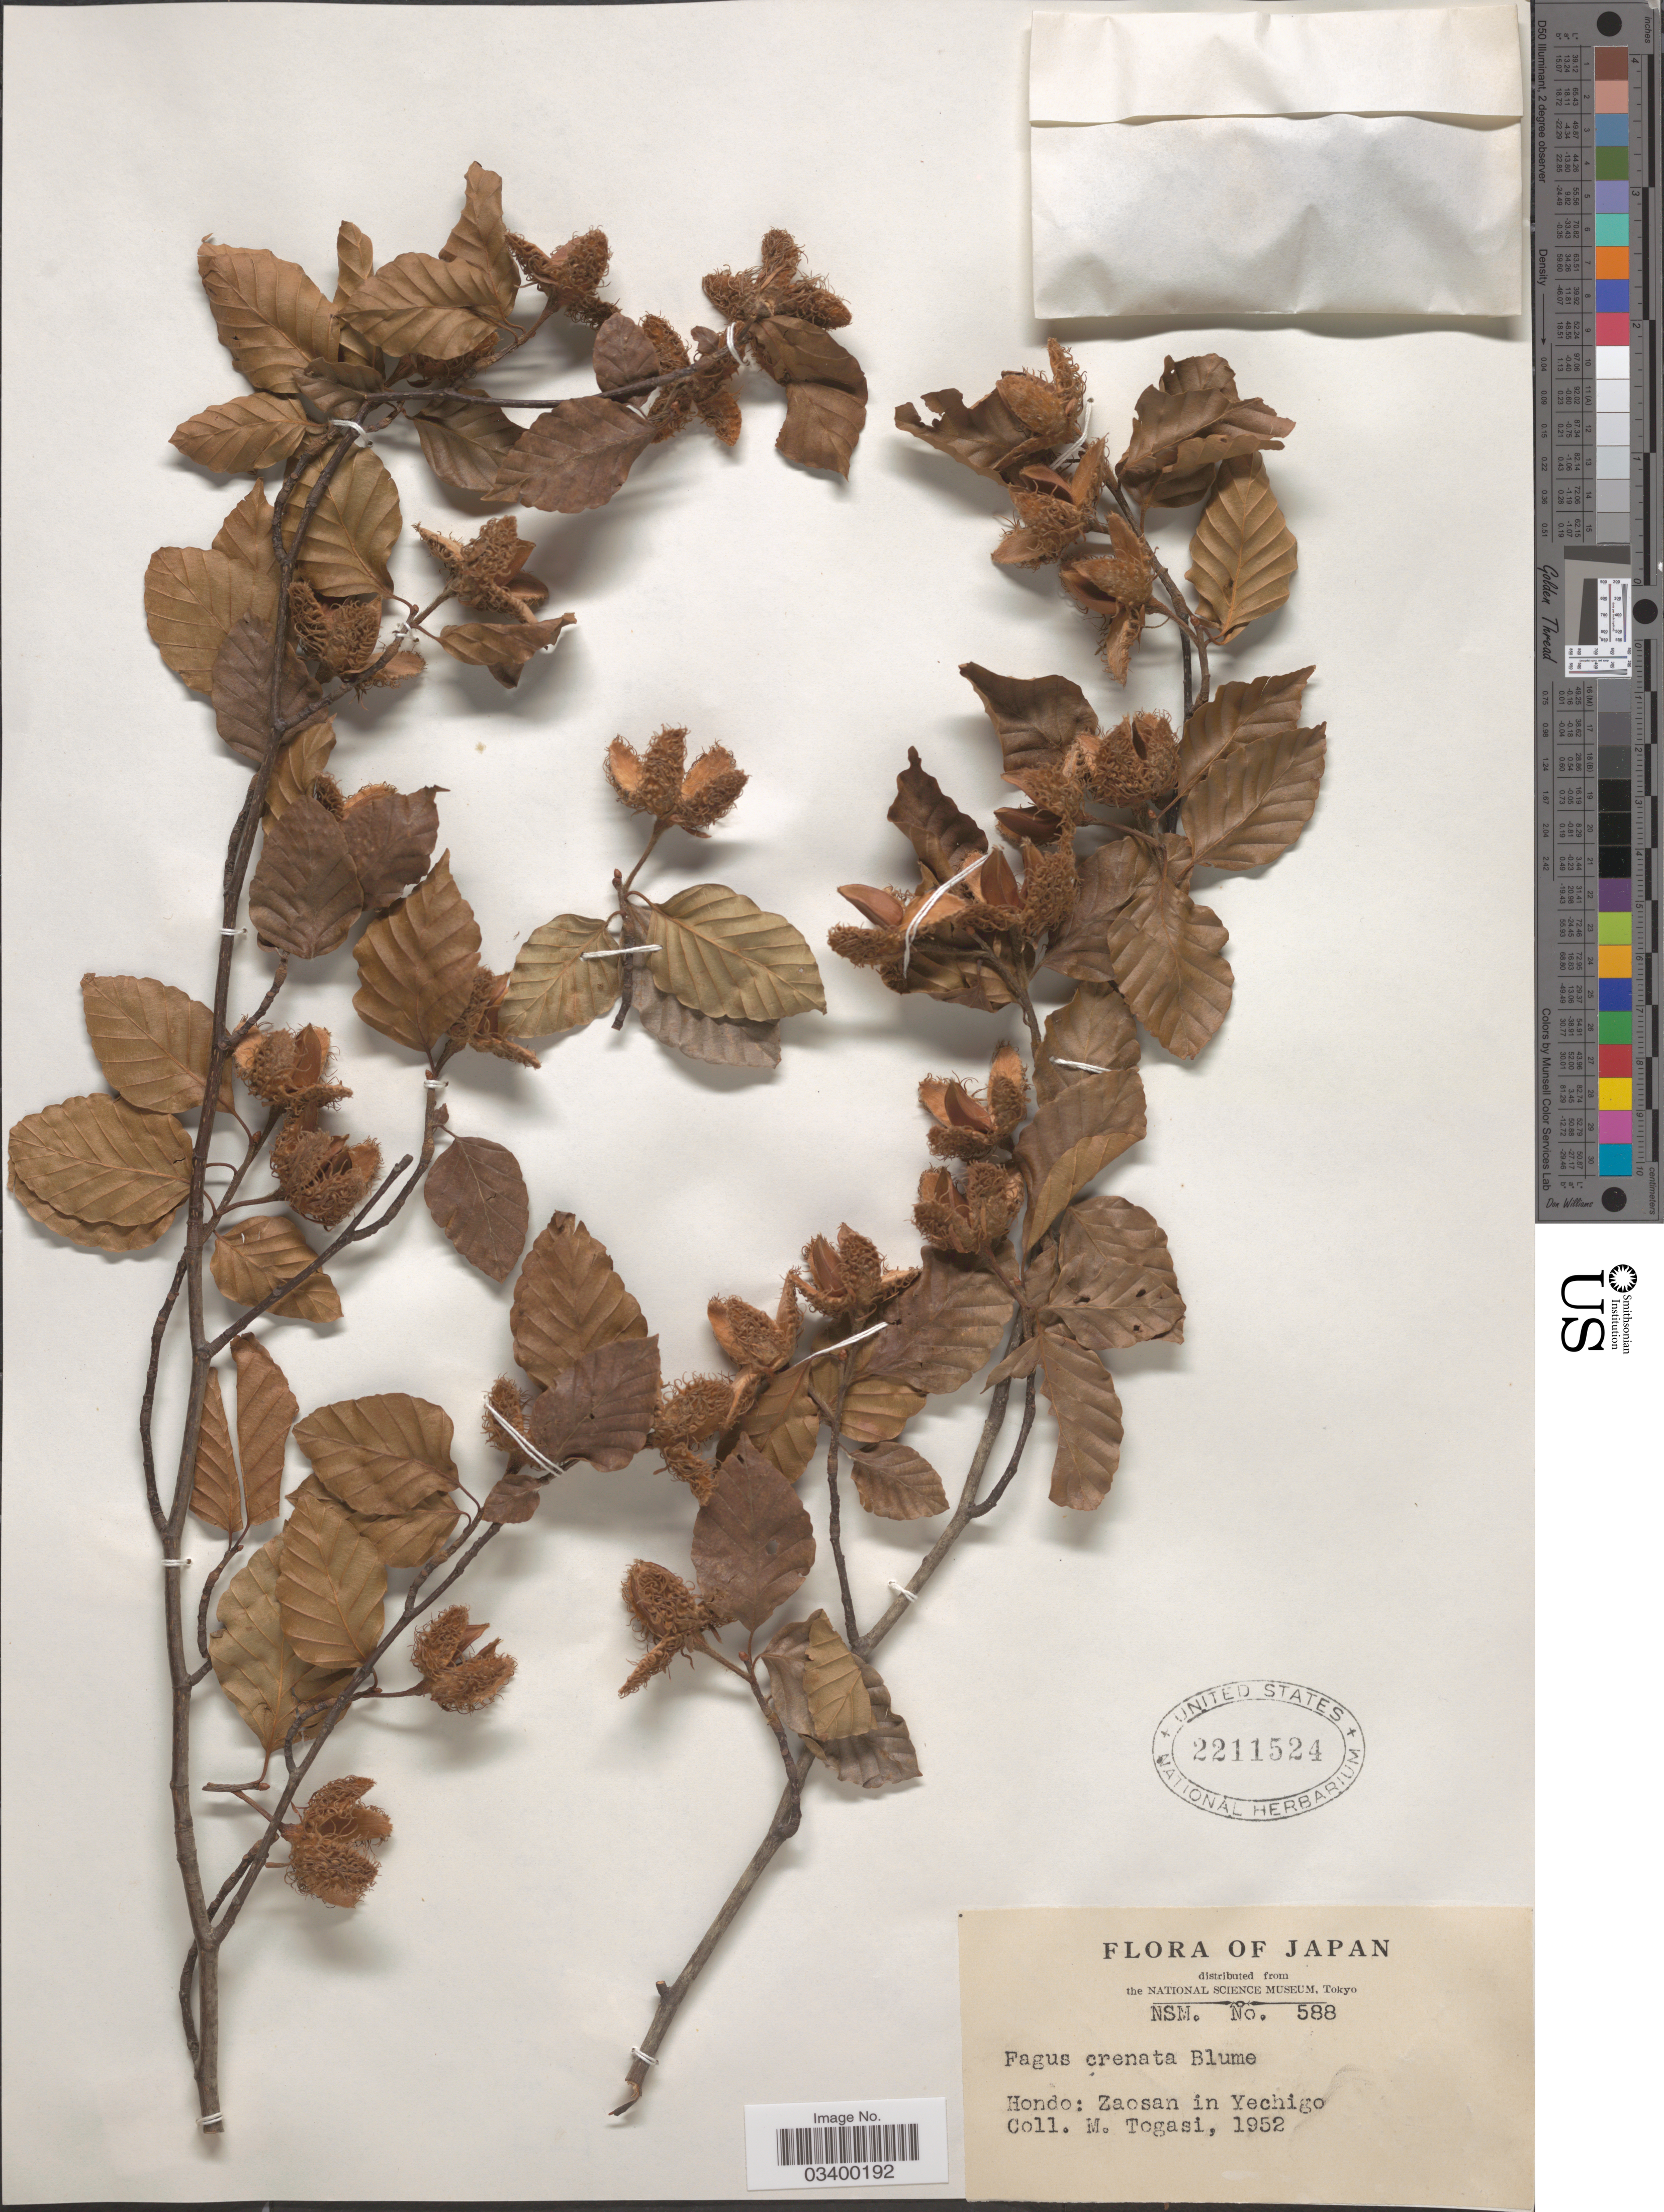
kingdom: Plantae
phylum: Tracheophyta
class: Magnoliopsida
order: Fagales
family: Fagaceae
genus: Fagus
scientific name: Fagus crenata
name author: Blume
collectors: M. Togasi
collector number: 588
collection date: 1952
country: Japan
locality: Hondo: Zaosan in Yechigo.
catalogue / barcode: US 2211524